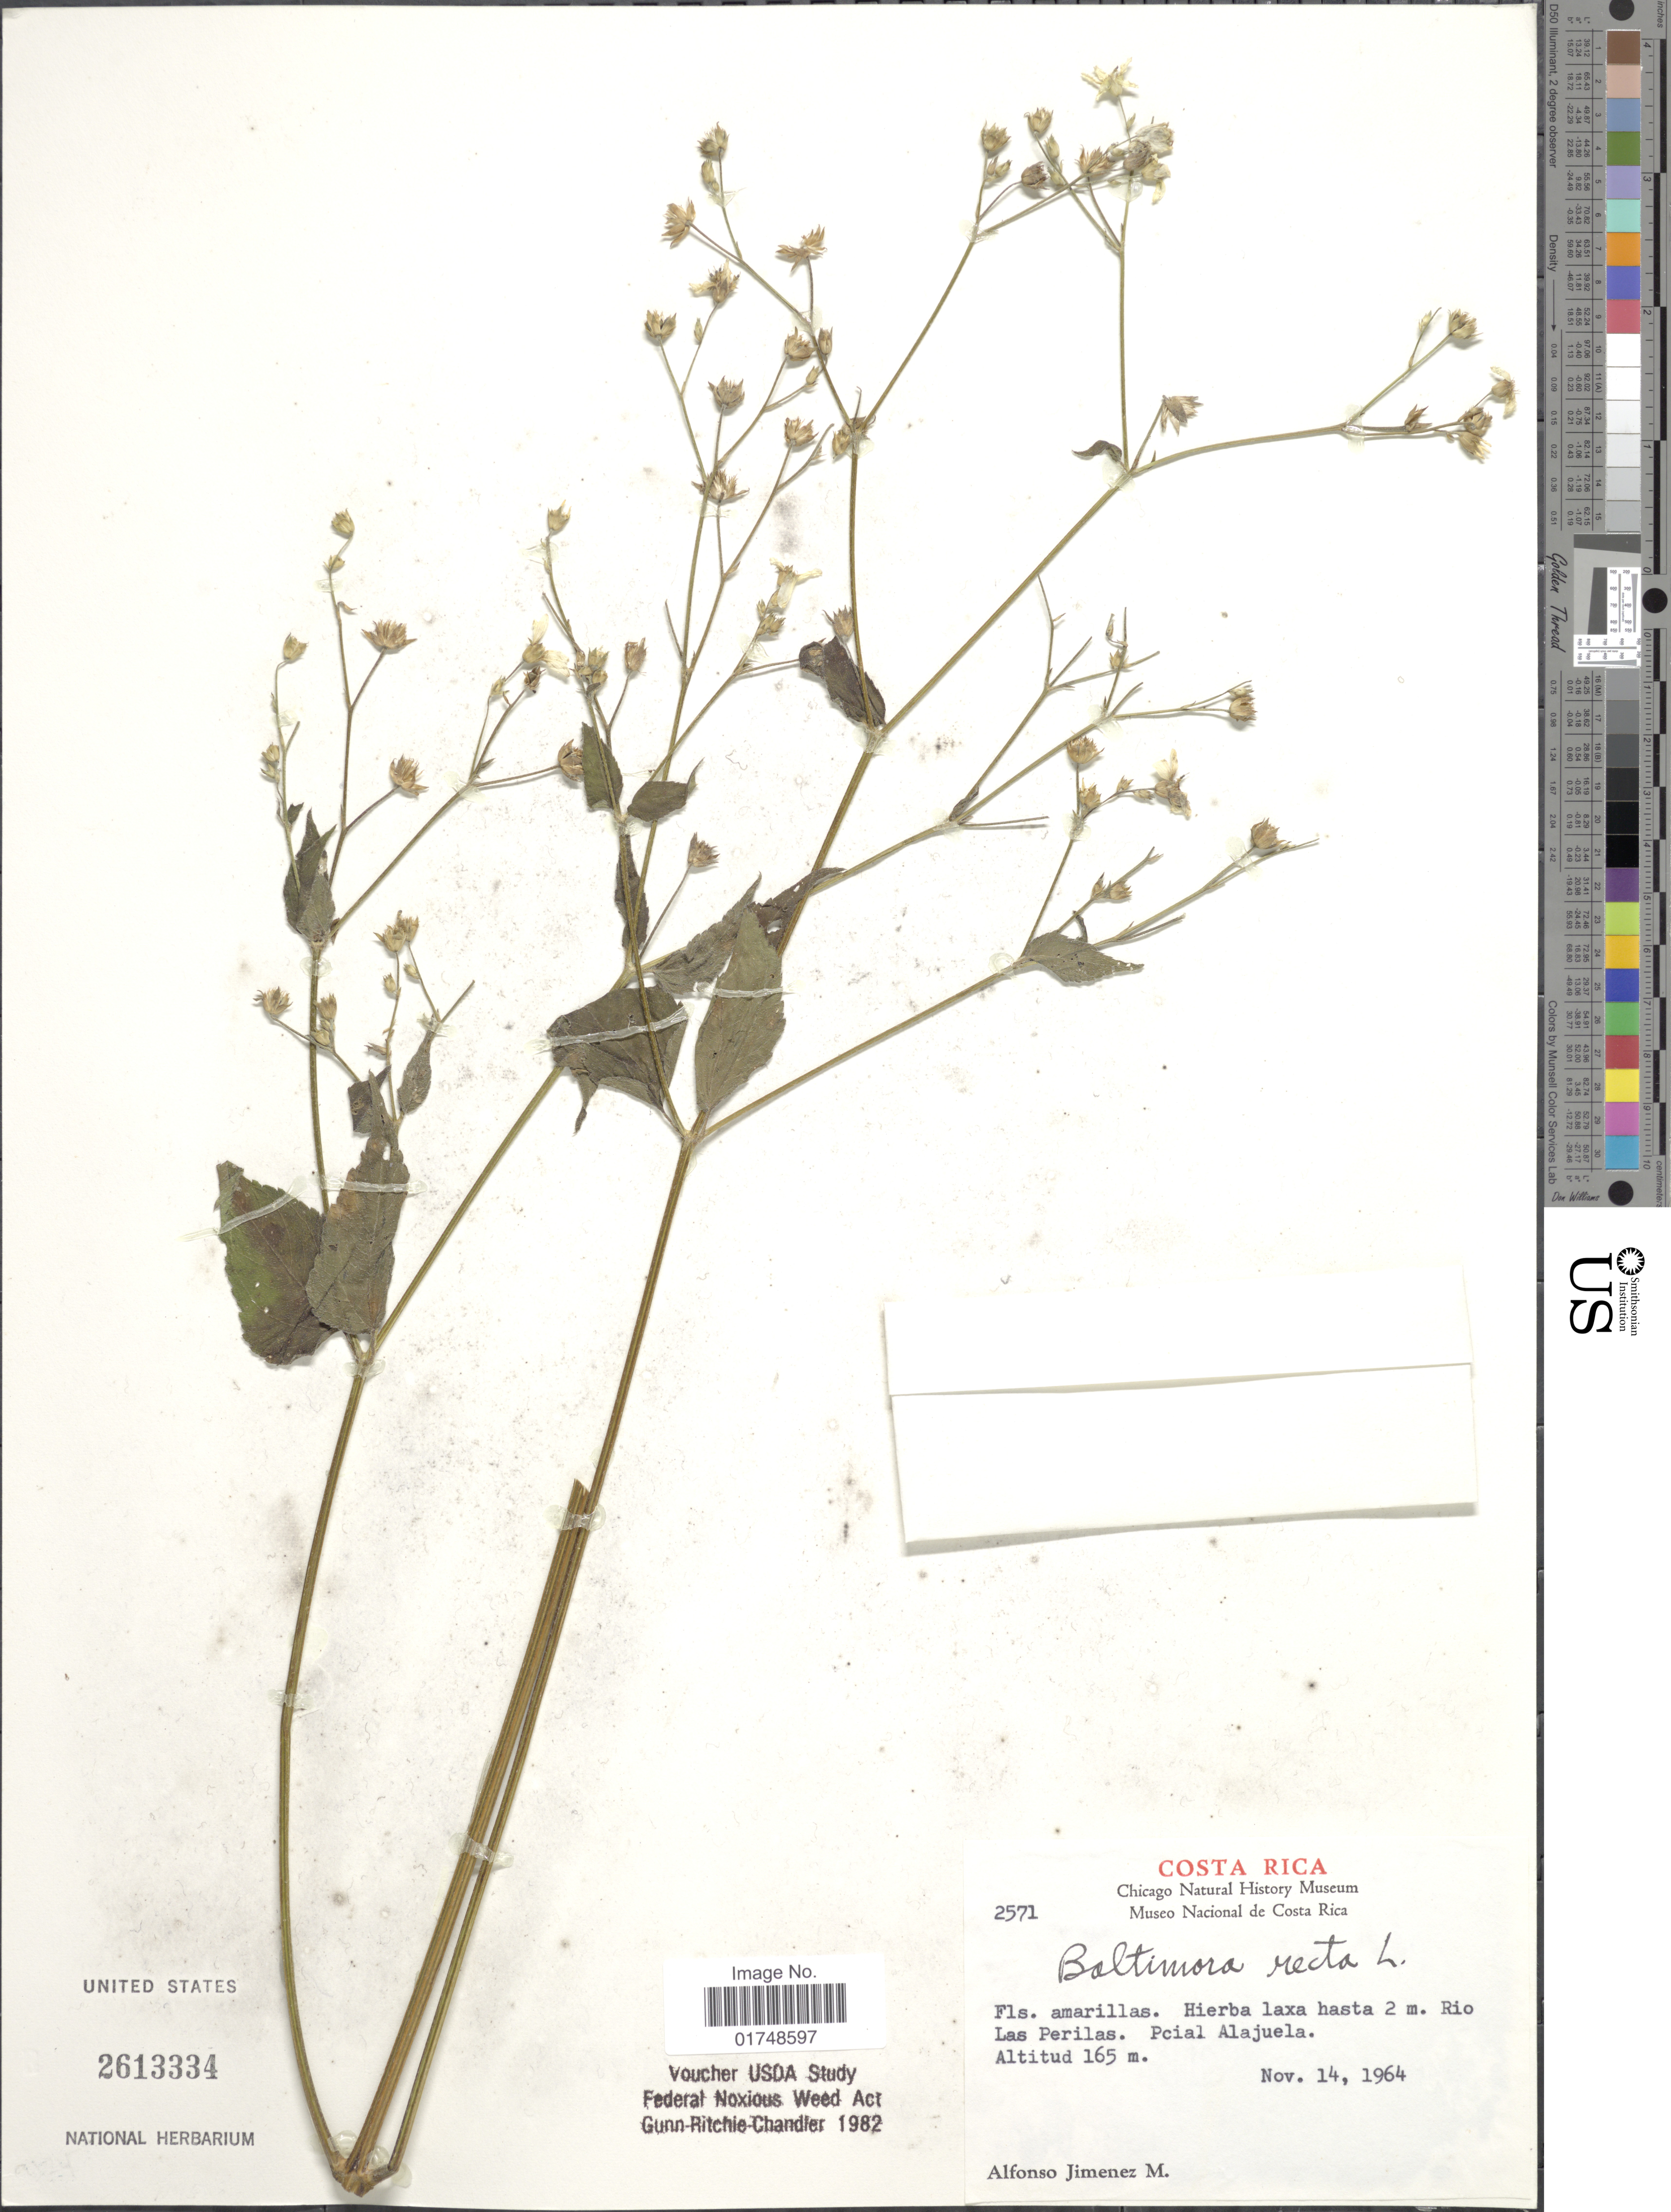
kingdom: Plantae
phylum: Tracheophyta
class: Magnoliopsida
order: Asterales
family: Asteraceae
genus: Baltimora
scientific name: Baltimora recta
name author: L.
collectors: A. Jimenez M.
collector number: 2571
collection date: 1964-11-14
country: Costa Rica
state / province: Alajuela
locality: Hierba laxa hasta 2 m. Rio Las Perilas. Pcial Alajuela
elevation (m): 165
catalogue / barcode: US 2613334